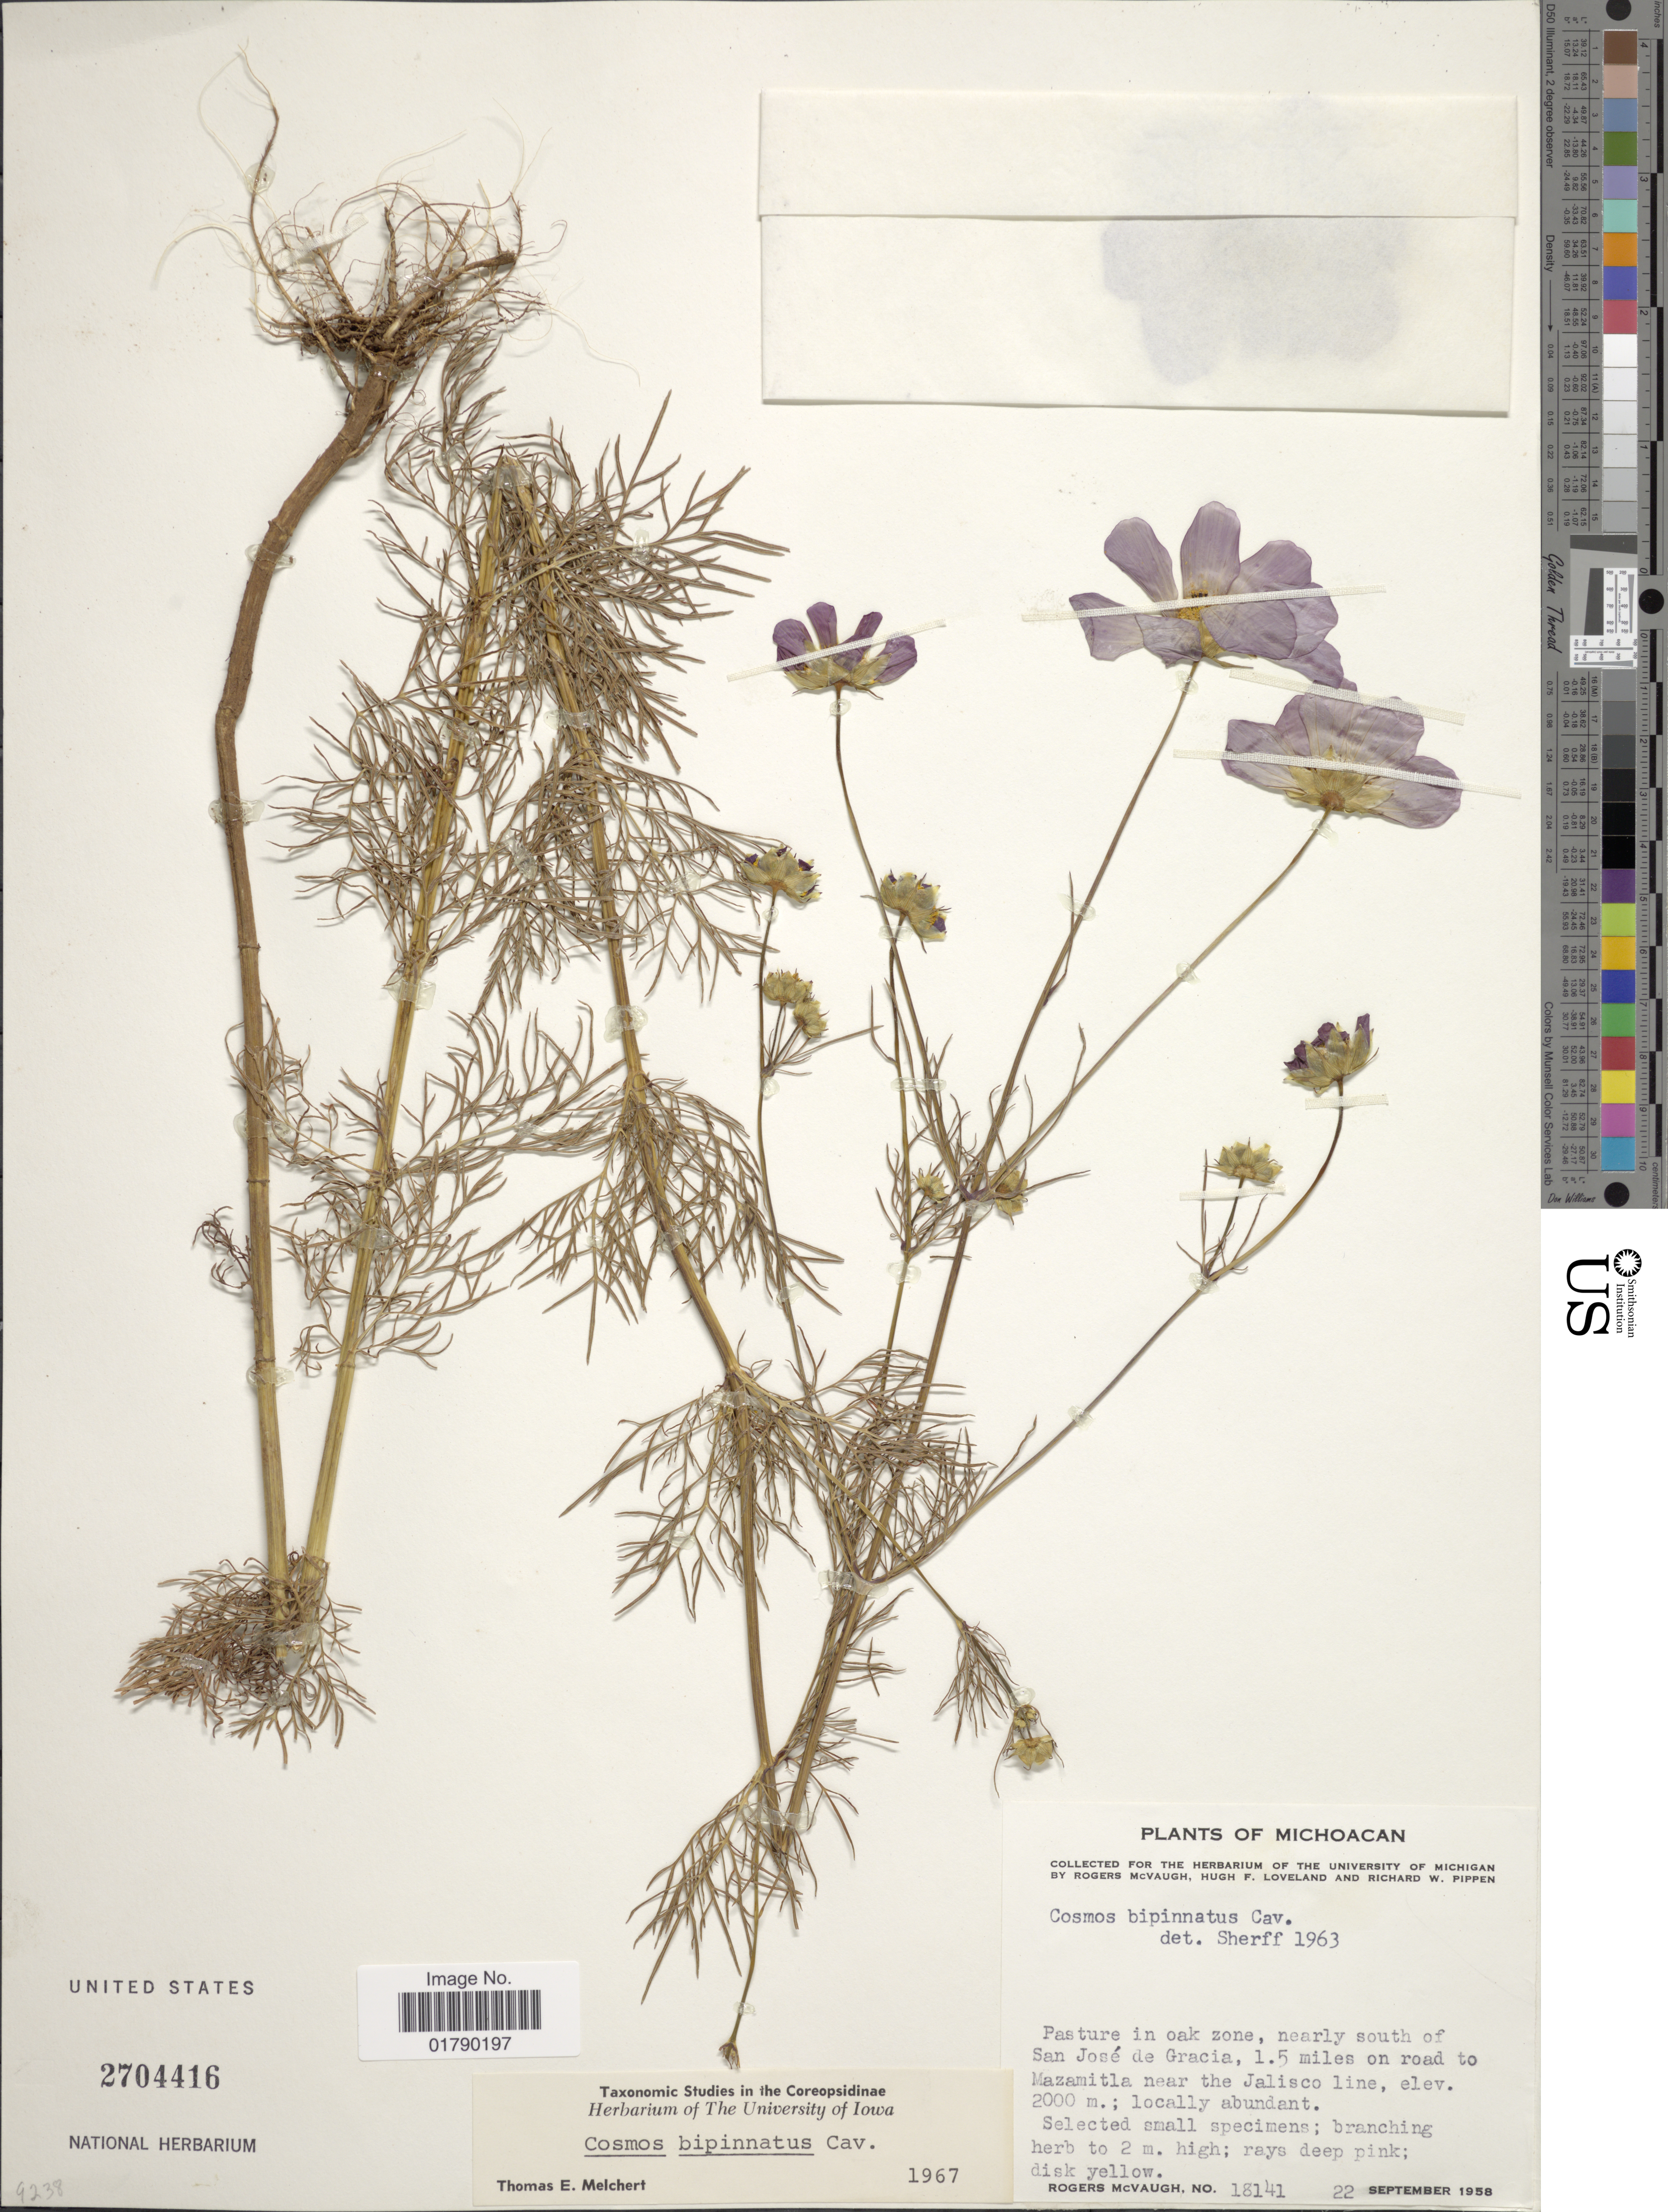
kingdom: Plantae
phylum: Tracheophyta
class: Magnoliopsida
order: Asterales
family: Asteraceae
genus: Cosmos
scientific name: Cosmos bipinnatus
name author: Cav.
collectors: R. McVaugh, H. Loveland & R. W. Pippen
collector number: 18141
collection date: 1958-09-22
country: Mexico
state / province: Michoacán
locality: Pasture in oak zone, nearly south of San Jose de Gracia, 1.5 miles on road to Mazamitla near the Jalisco line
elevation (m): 2000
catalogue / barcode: US 2704416